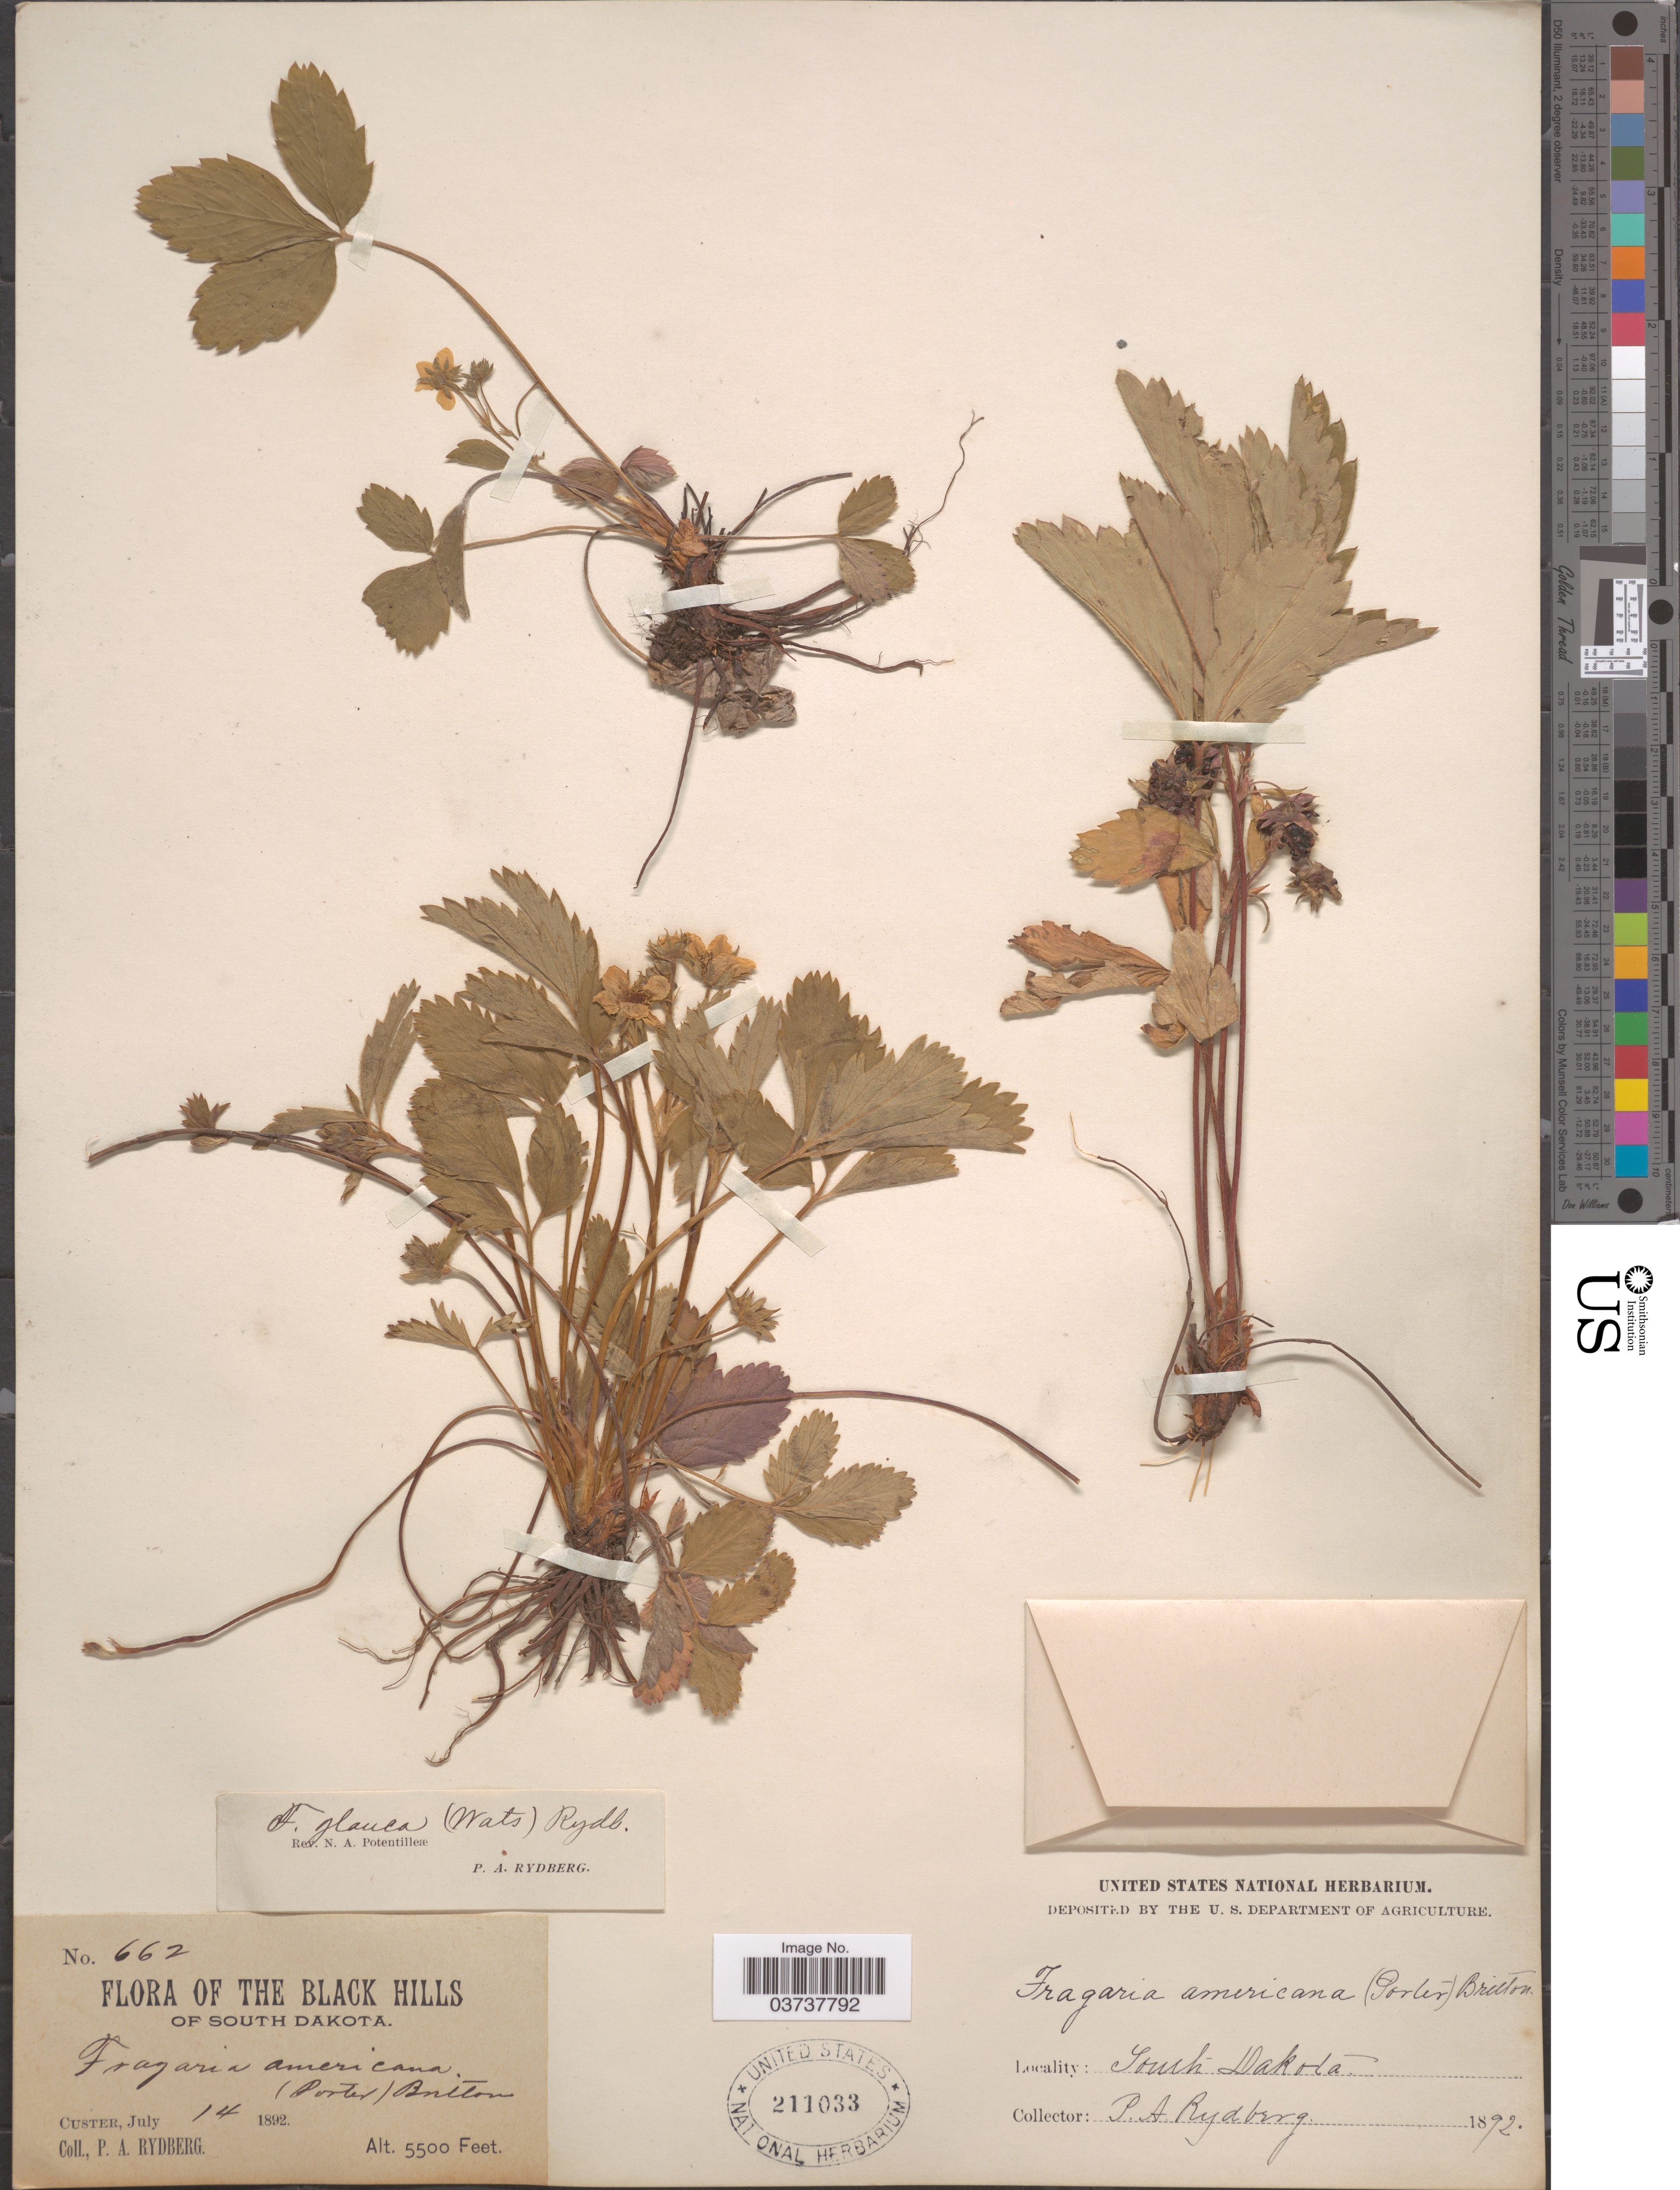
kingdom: Plantae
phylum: Tracheophyta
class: Magnoliopsida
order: Rosales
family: Rosaceae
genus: Fragaria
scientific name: Fragaria virginiana subsp. glauca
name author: (S. Watson) Staudt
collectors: P. A. Rydberg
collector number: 662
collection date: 1892-07-14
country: United States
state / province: South Dakota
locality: The Black Hills. Custer.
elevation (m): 1676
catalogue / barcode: US 211033